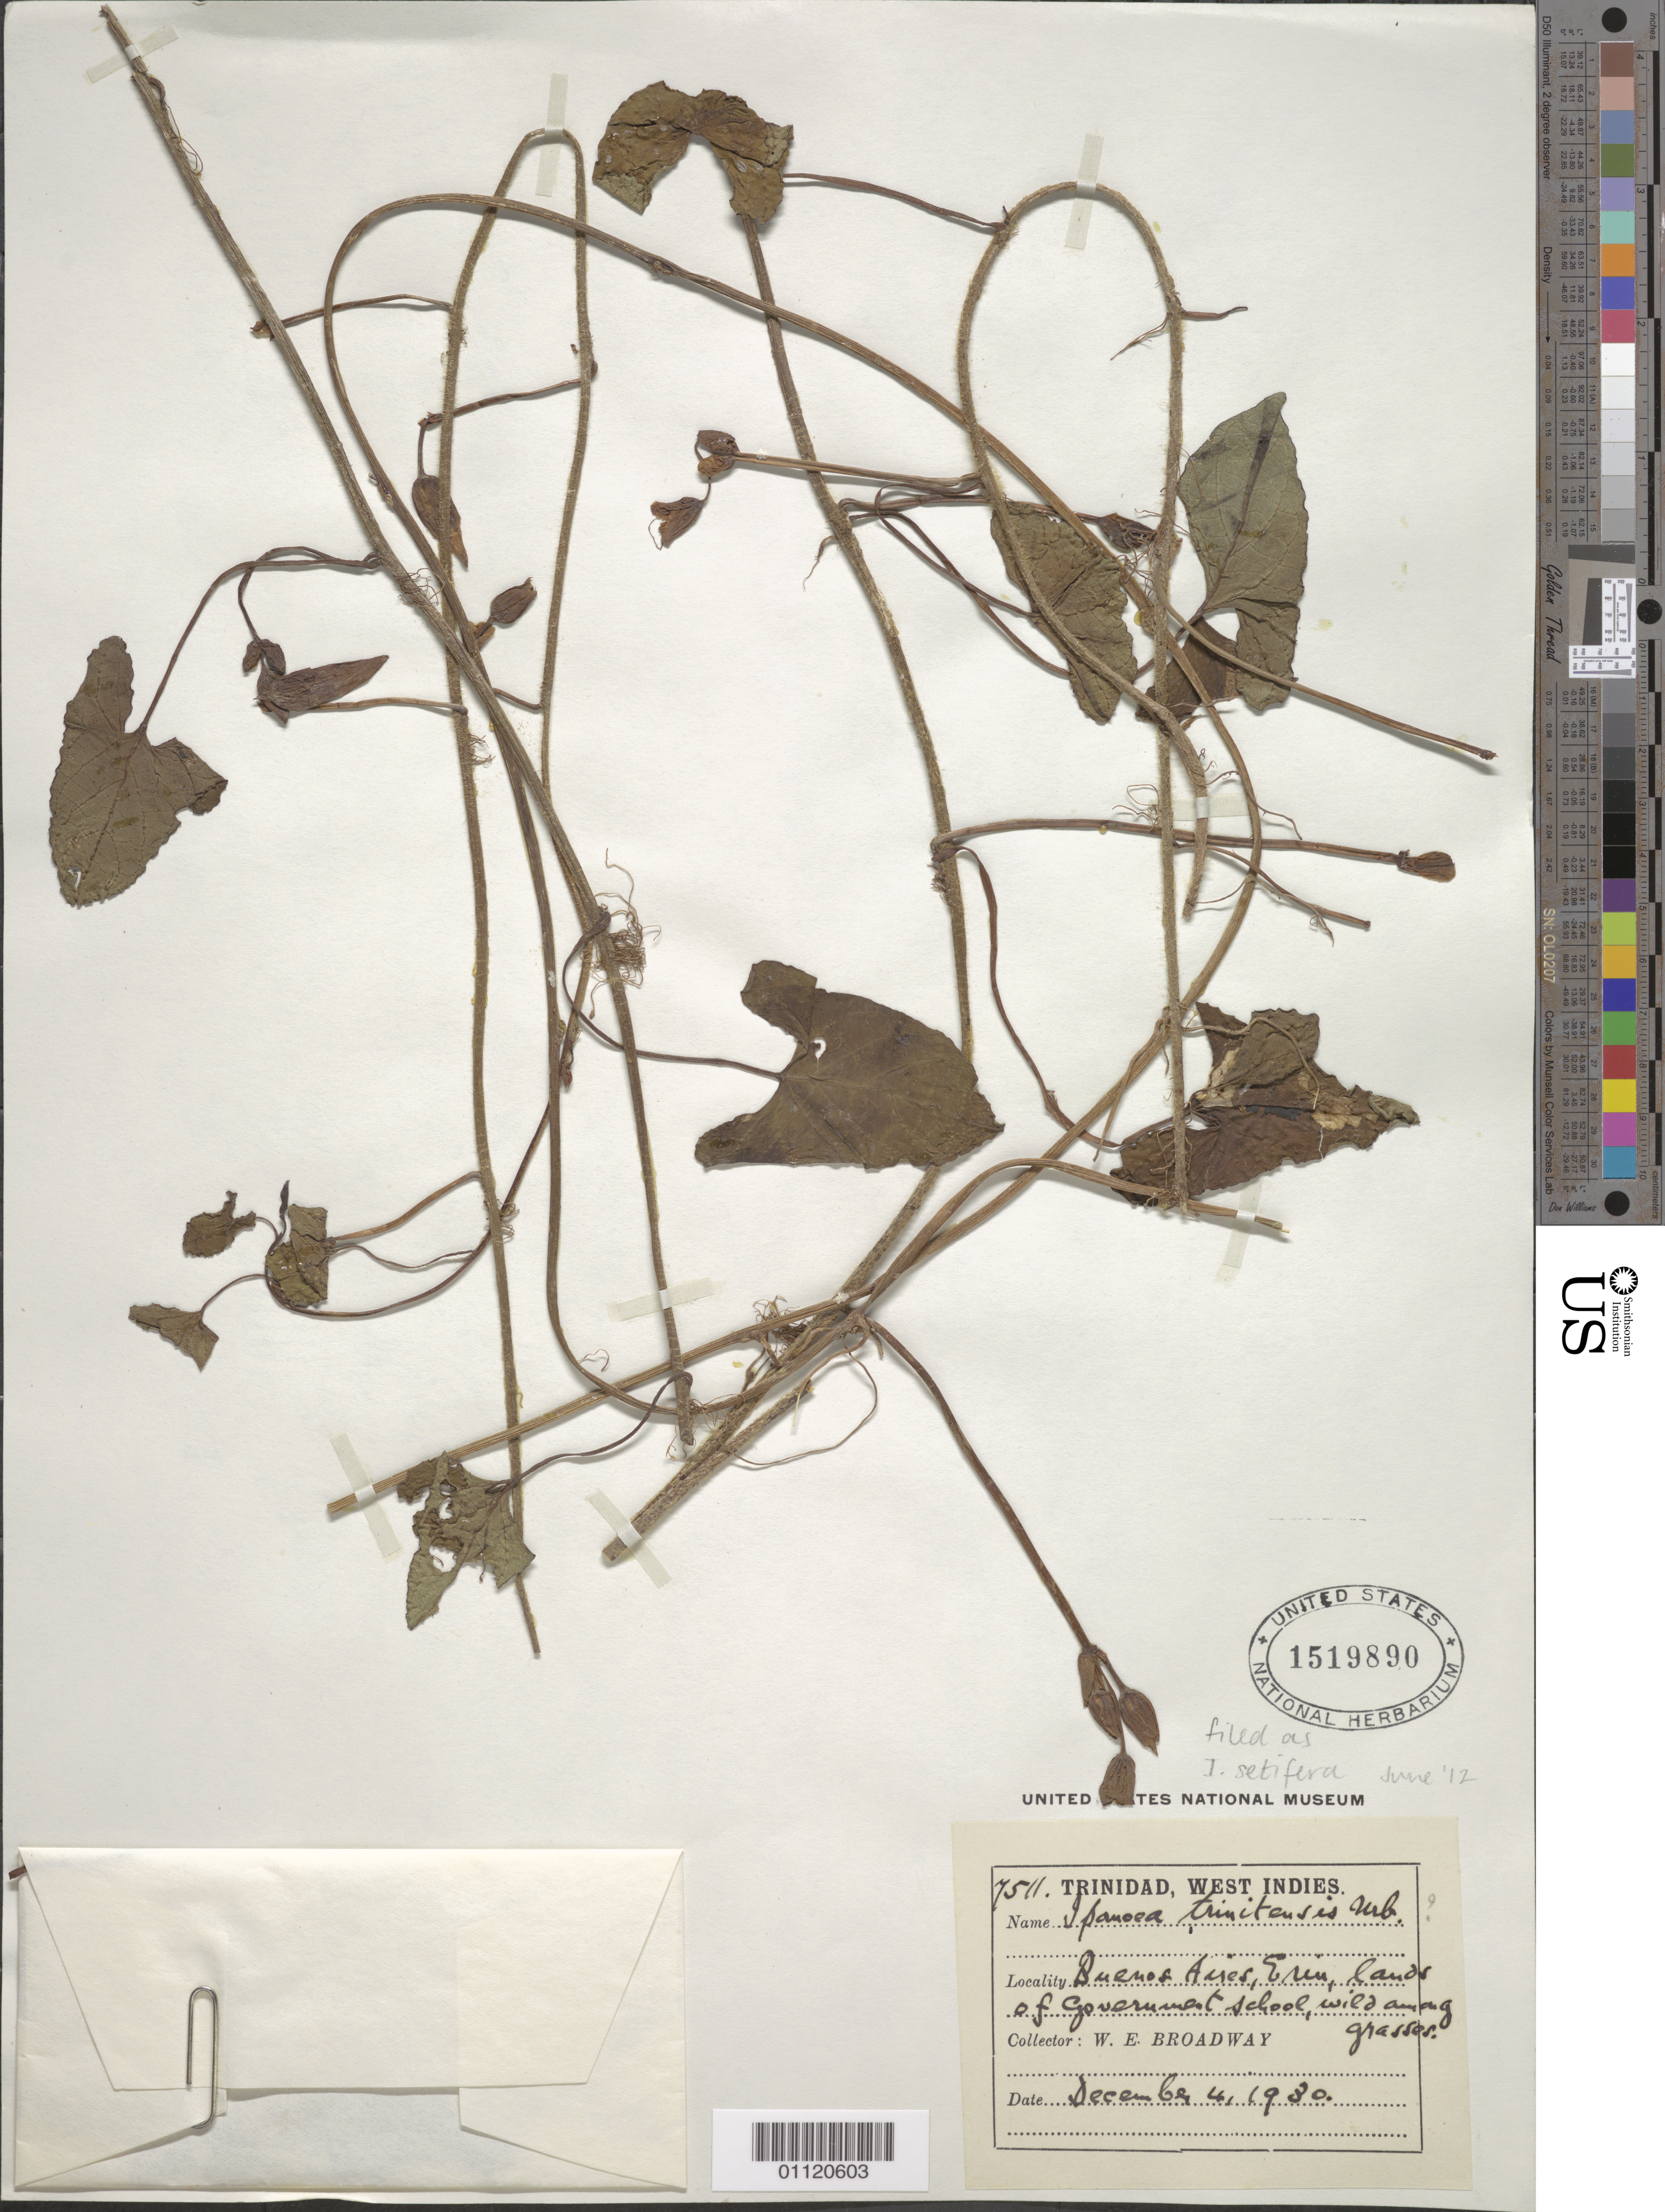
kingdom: Plantae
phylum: Tracheophyta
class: Magnoliopsida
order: Solanales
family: Convolvulaceae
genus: Ipomoea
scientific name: Ipomoea setifera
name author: Poir.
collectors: W. E. Broadway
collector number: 7511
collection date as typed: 04 Dec 1930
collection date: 1930-12-04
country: Trinidad and Tobago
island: Trinidad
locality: Buenos Aires, Erin: Lands of Government school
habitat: wild among grasses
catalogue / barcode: US 1519890